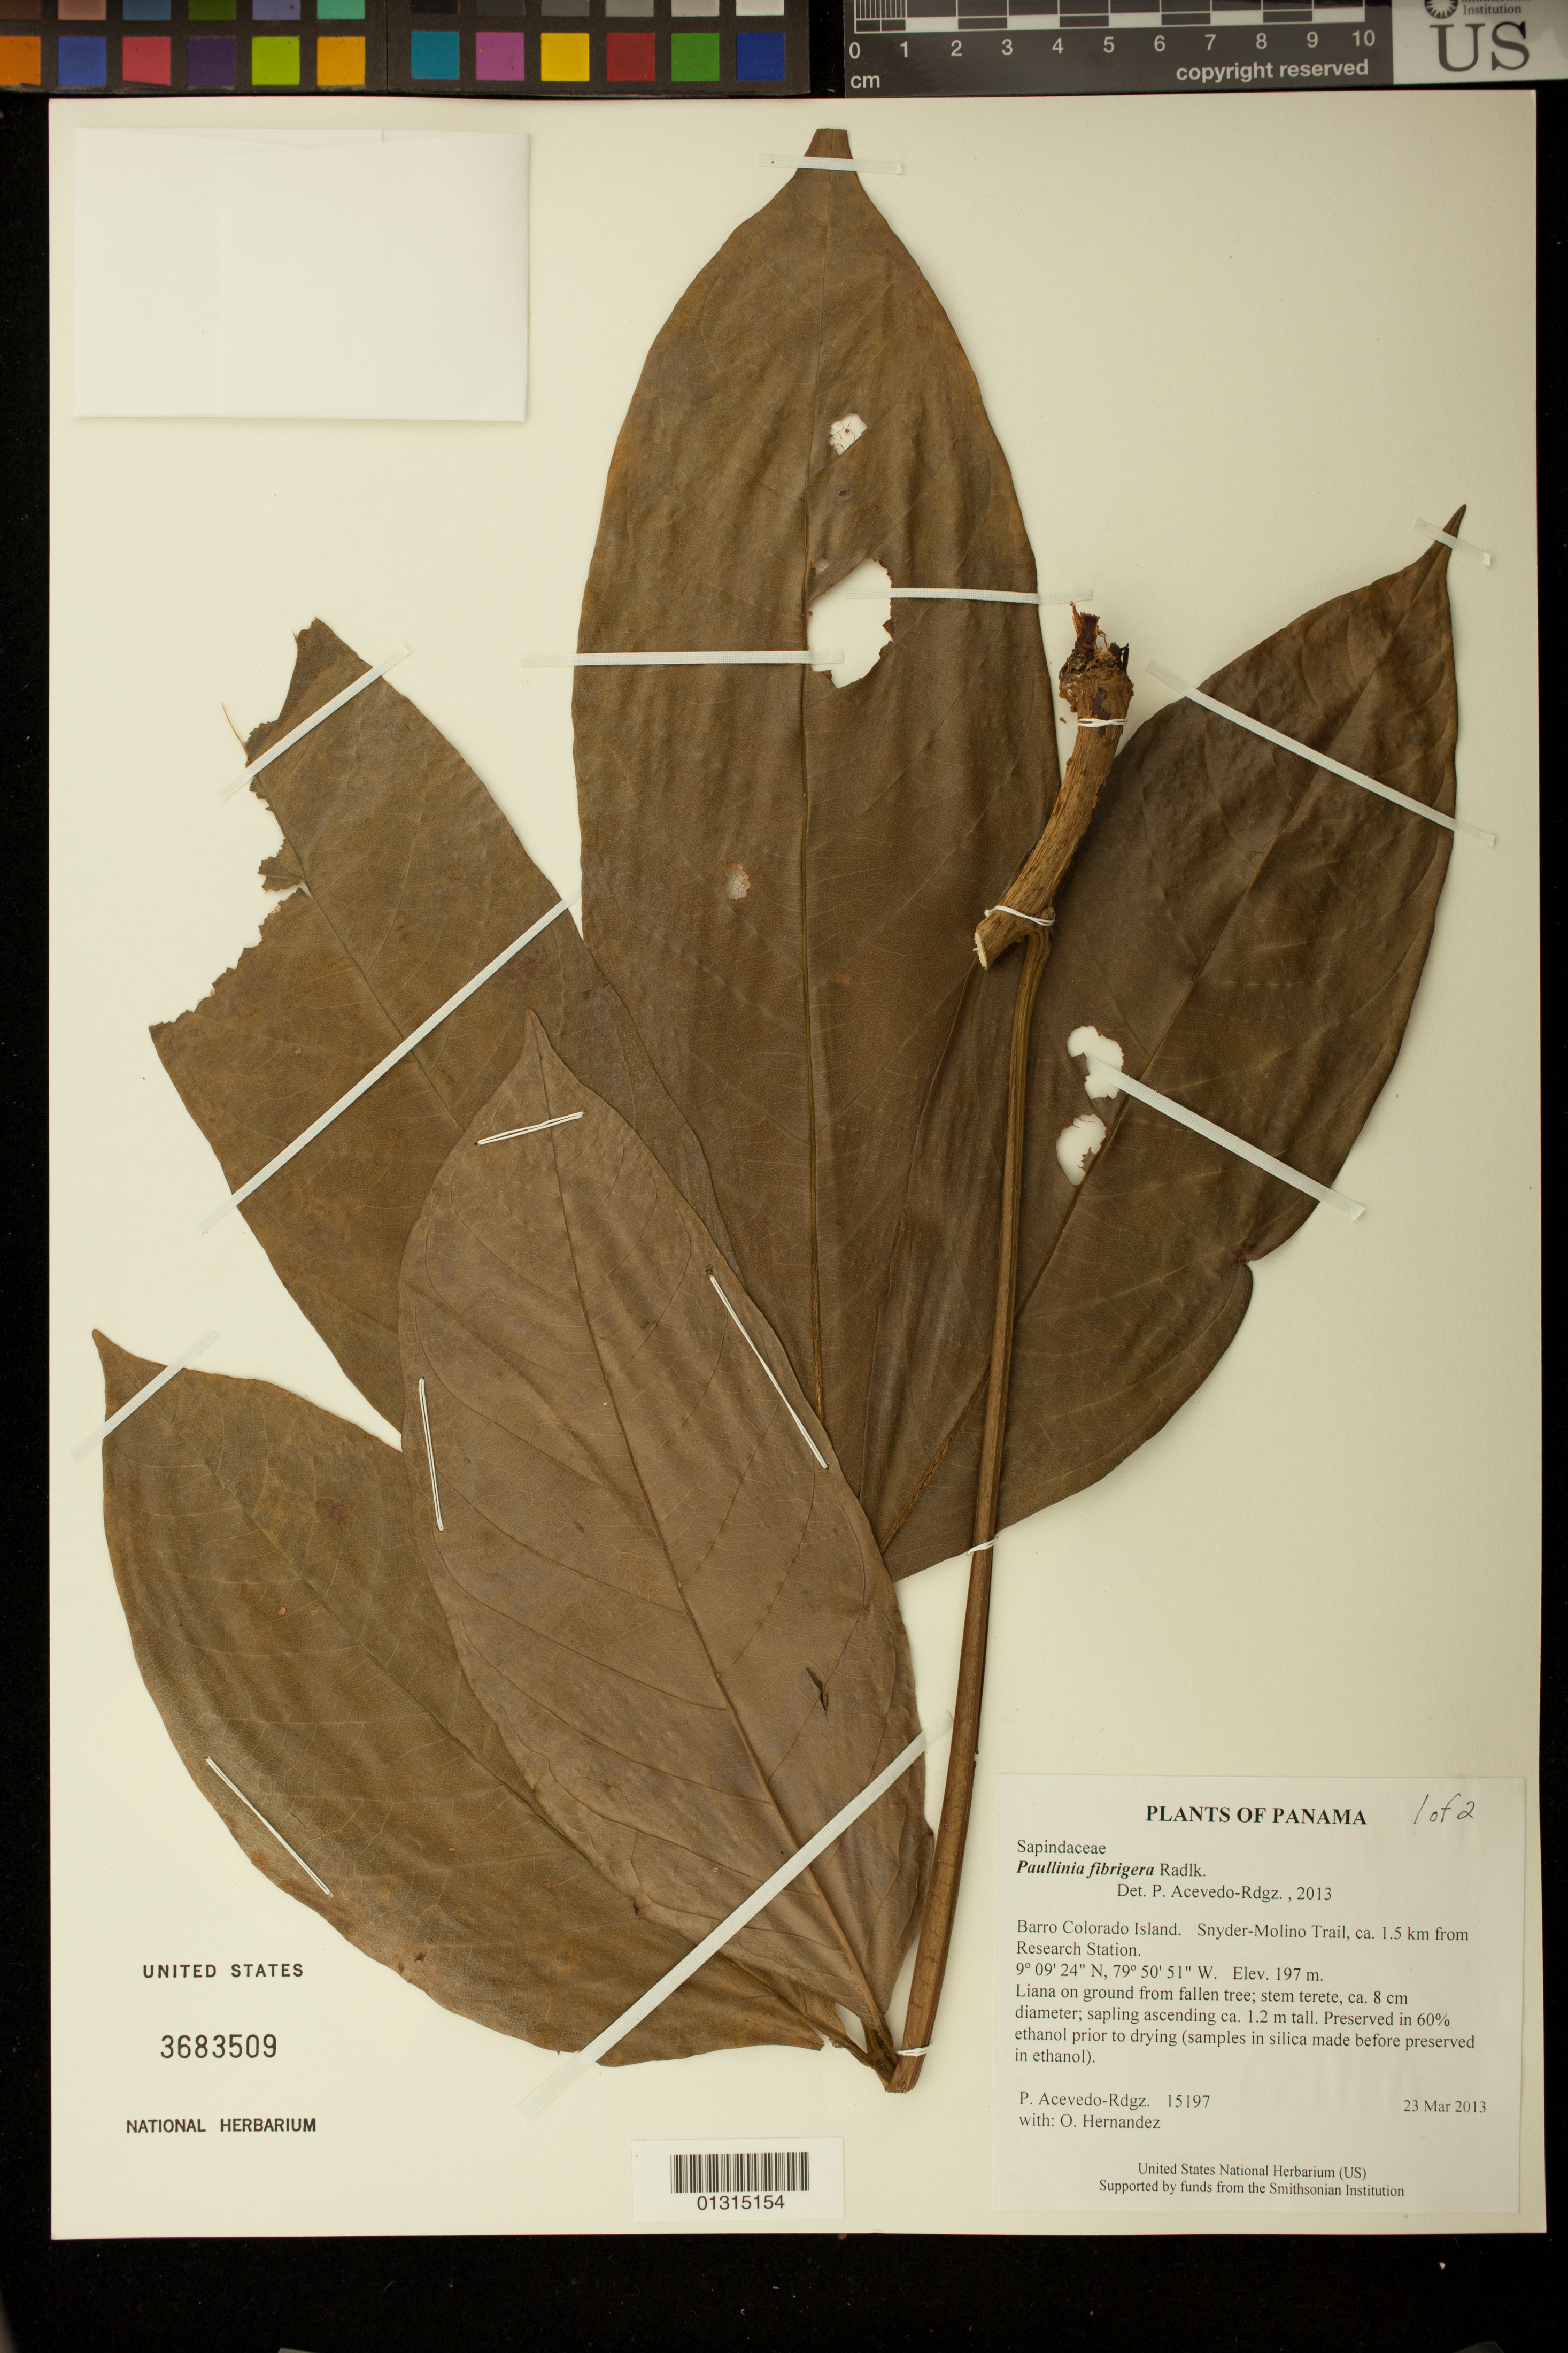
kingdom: Plantae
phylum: Tracheophyta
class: Magnoliopsida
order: Sapindales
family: Sapindaceae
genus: Paullinia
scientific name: Paullinia platymisca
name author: Radlk.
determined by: Acevedo-Rodriguez, P., (US), Smithsonian Institution - National Museum of Natural History (UNITED STATES)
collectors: P. Acevedo-Rodr. & O. Hernandez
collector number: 15197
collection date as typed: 23 Mar 2013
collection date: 2013-03-23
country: Panama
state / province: Panamá Oeste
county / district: Canal Zone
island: Barro Colorado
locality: Snyder-Molino Trail, ca. 1.5 km from Research Station.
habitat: Along trail.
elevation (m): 197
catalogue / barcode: US 3683509